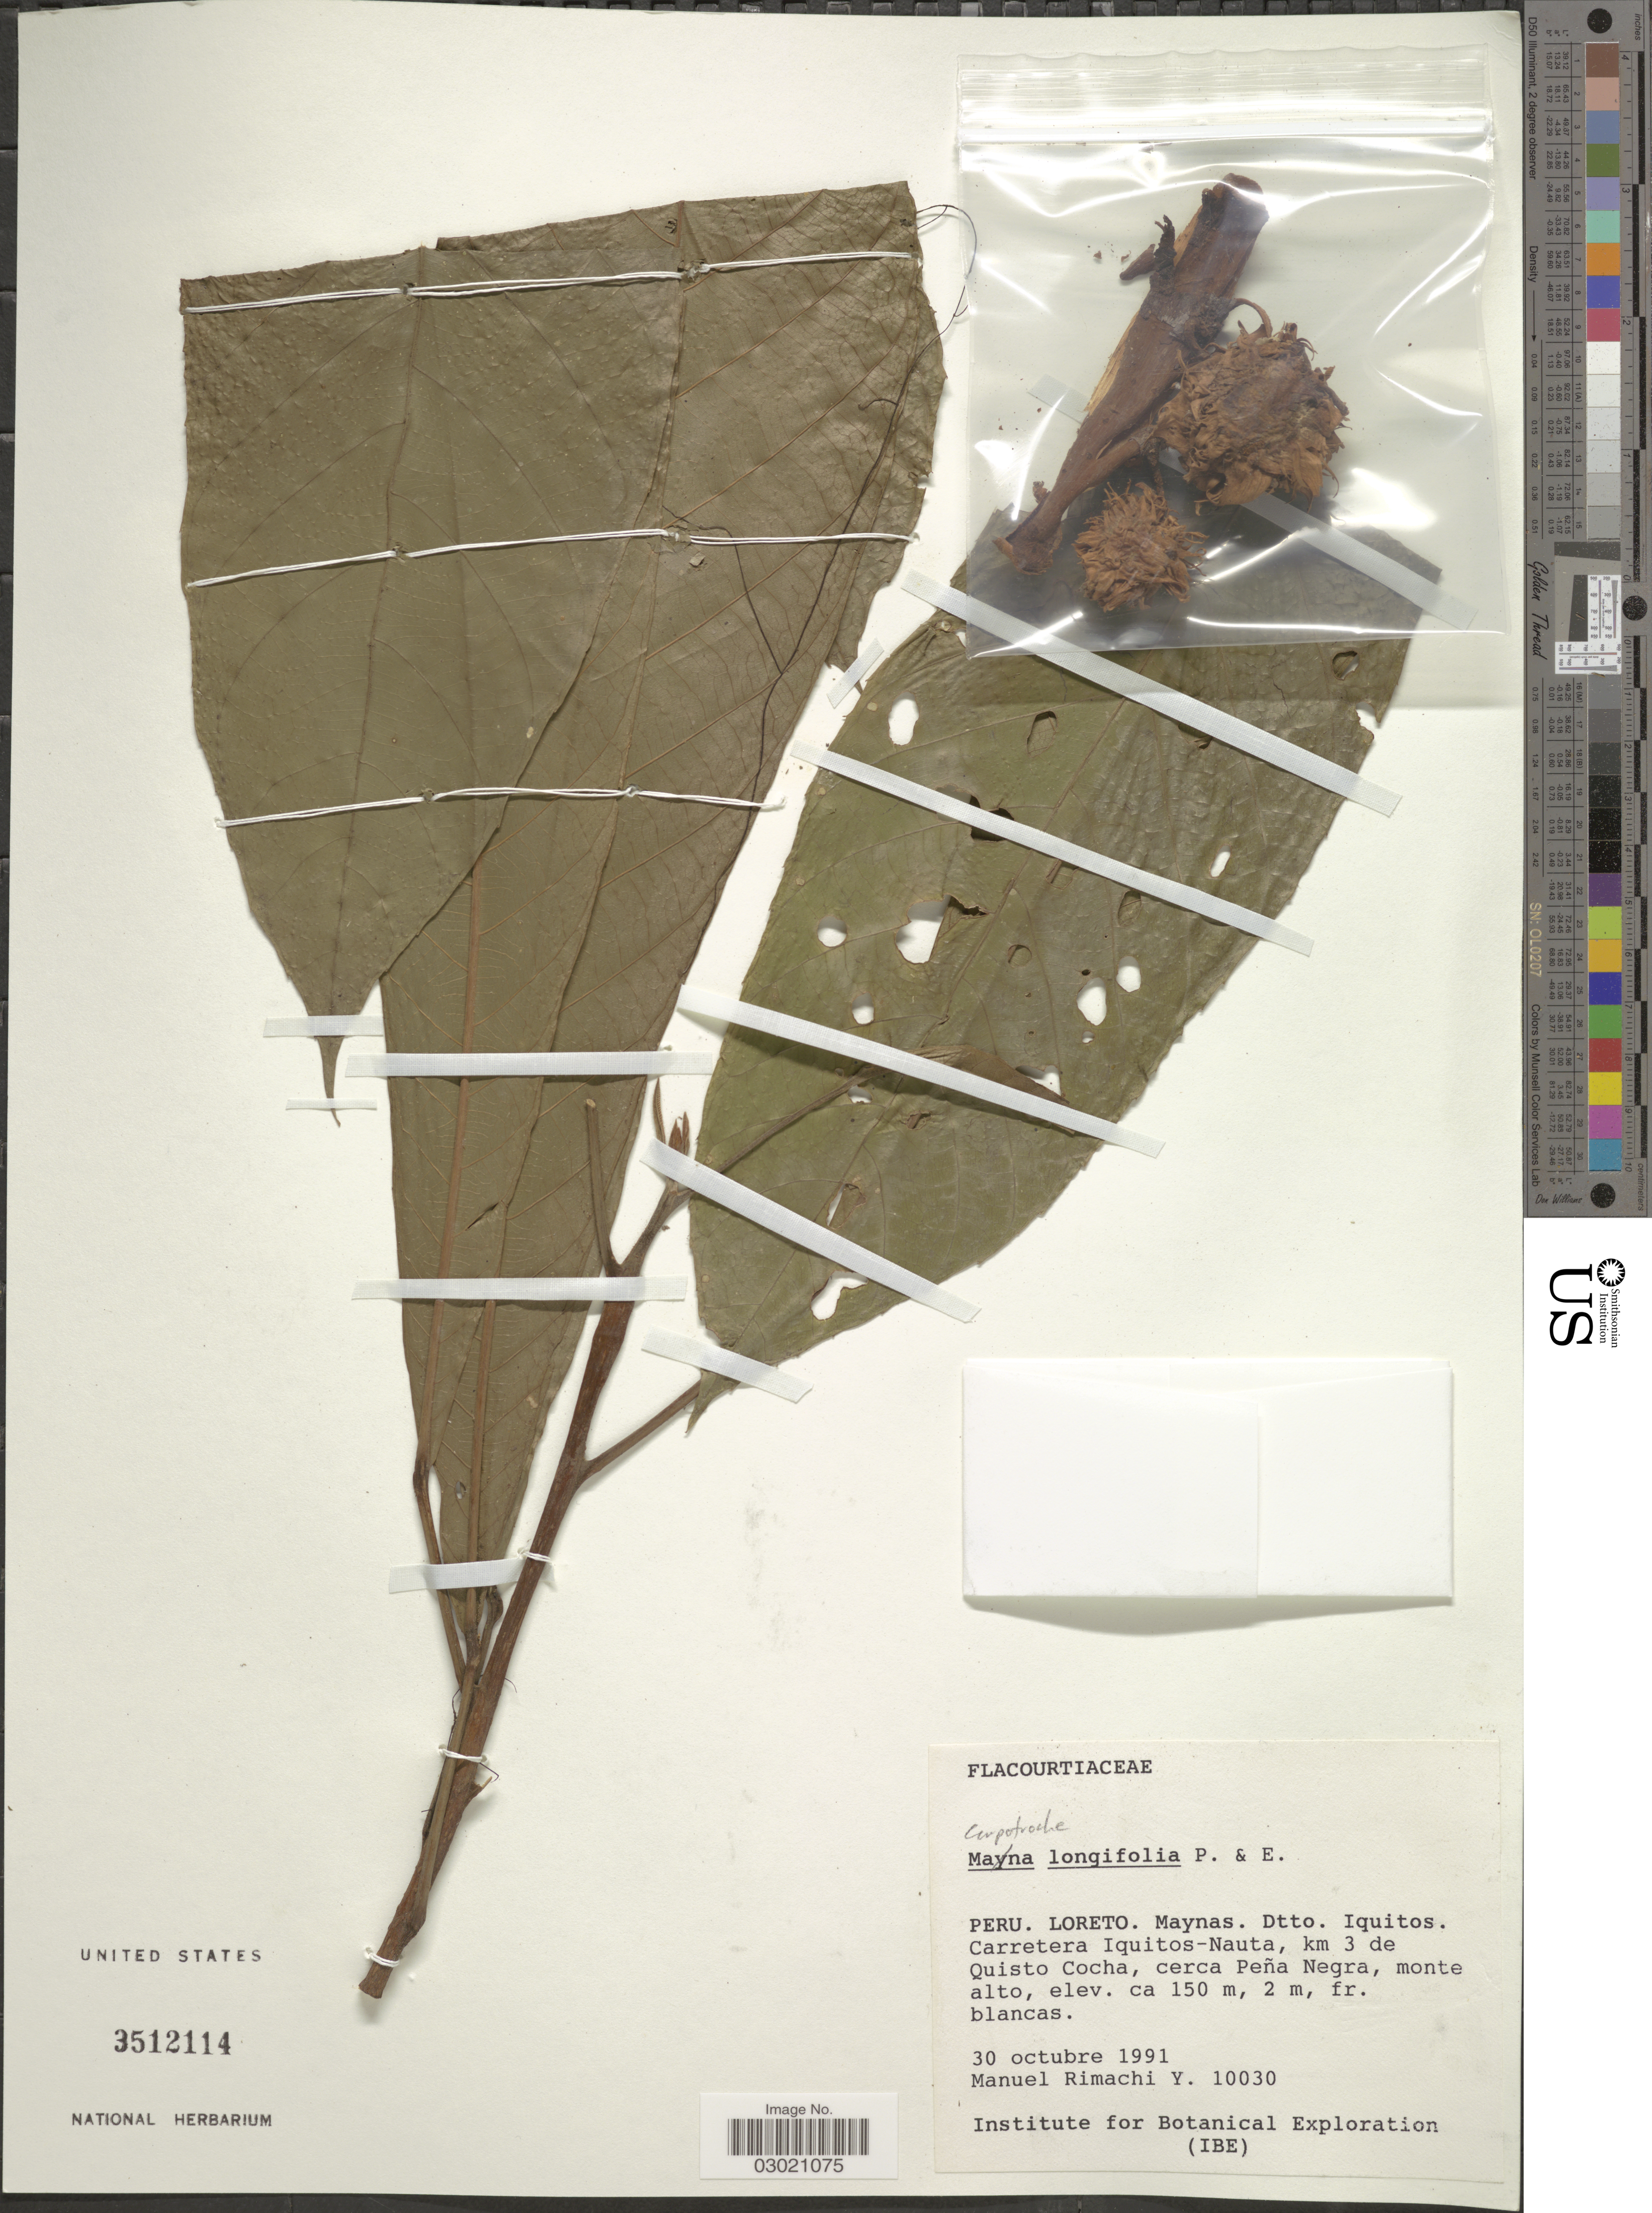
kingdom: Plantae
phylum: Tracheophyta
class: Magnoliopsida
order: Malpighiales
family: Achariaceae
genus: Carpotroche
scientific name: Carpotroche longifolia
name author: (Poepp.) Benth.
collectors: M. Rimachi Y.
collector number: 10030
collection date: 1991-01-30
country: Peru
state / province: Loreto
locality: Maynas. Dtto. Iquitos. Carretera Iquitos-Nauta, km 3 de Quisto Cocha, cerca Peña Negra, monte alto.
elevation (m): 150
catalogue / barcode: US 3512114